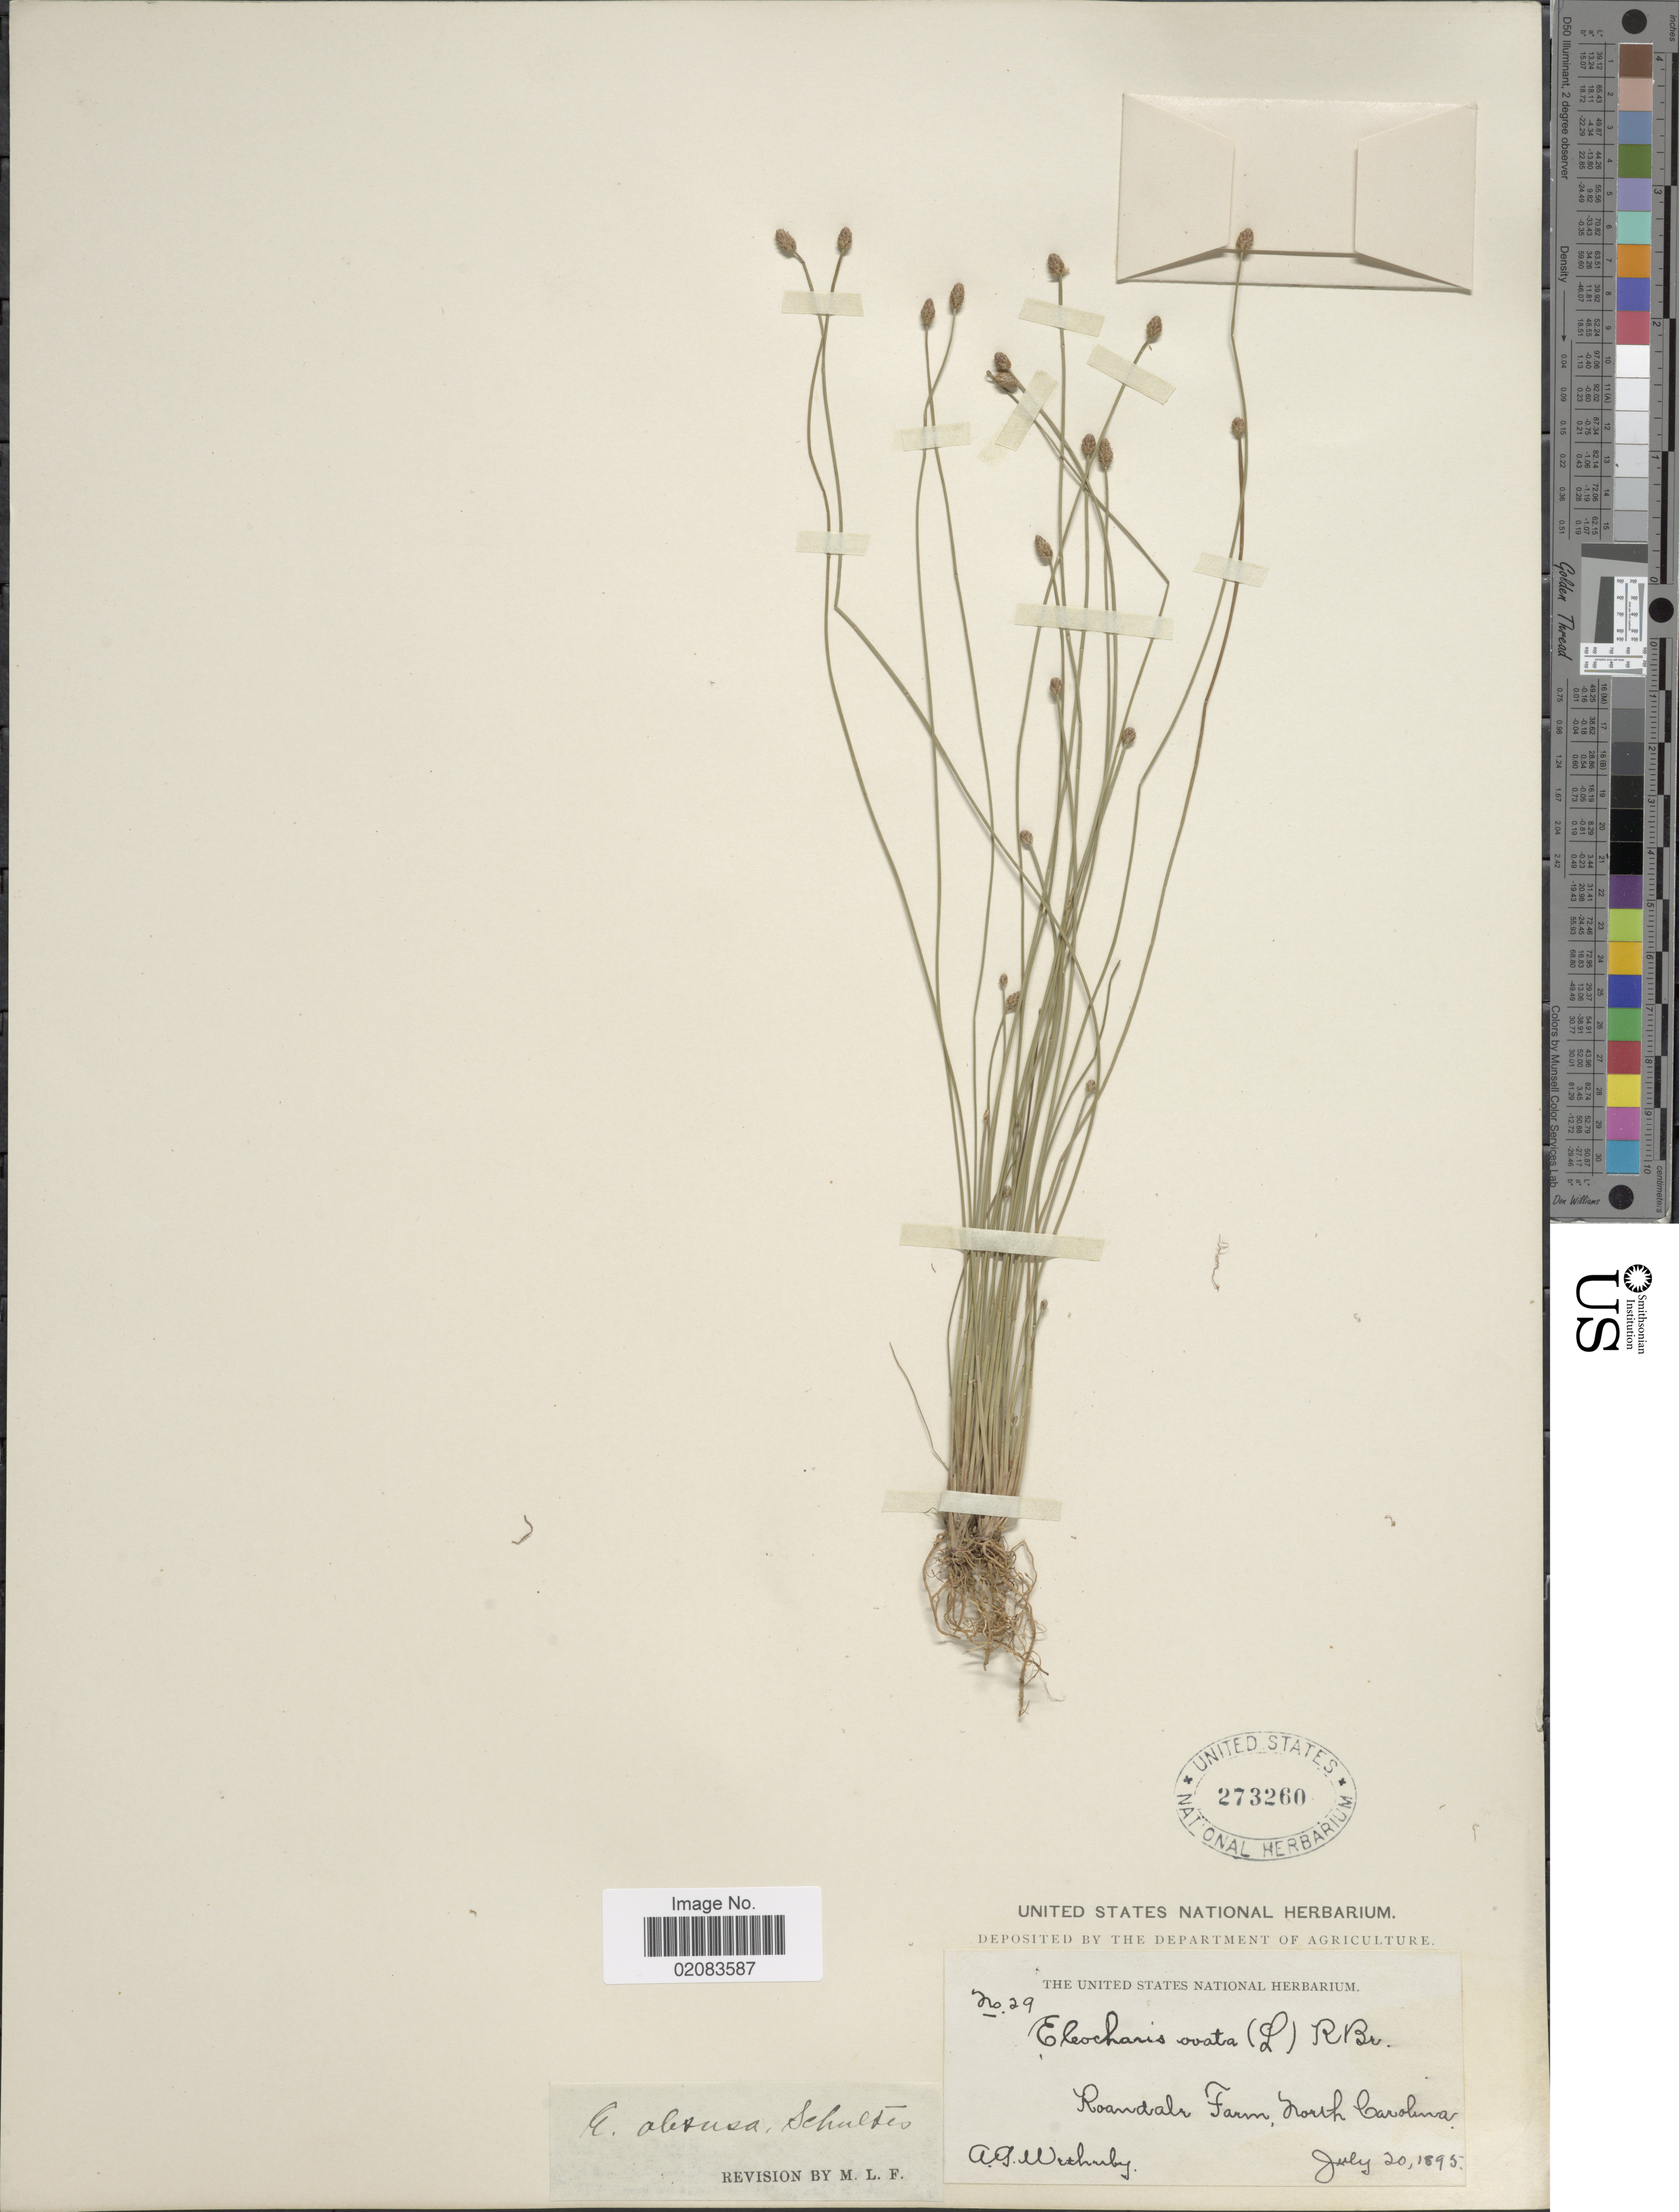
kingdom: Plantae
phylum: Tracheophyta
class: Liliopsida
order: Poales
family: Cyperaceae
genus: Eleocharis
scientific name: Eleocharis obtusa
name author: (Willd.) Schult.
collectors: A. Wetherby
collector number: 29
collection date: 1895-07-20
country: United States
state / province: North Carolina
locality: Roandale Farm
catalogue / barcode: US 273260